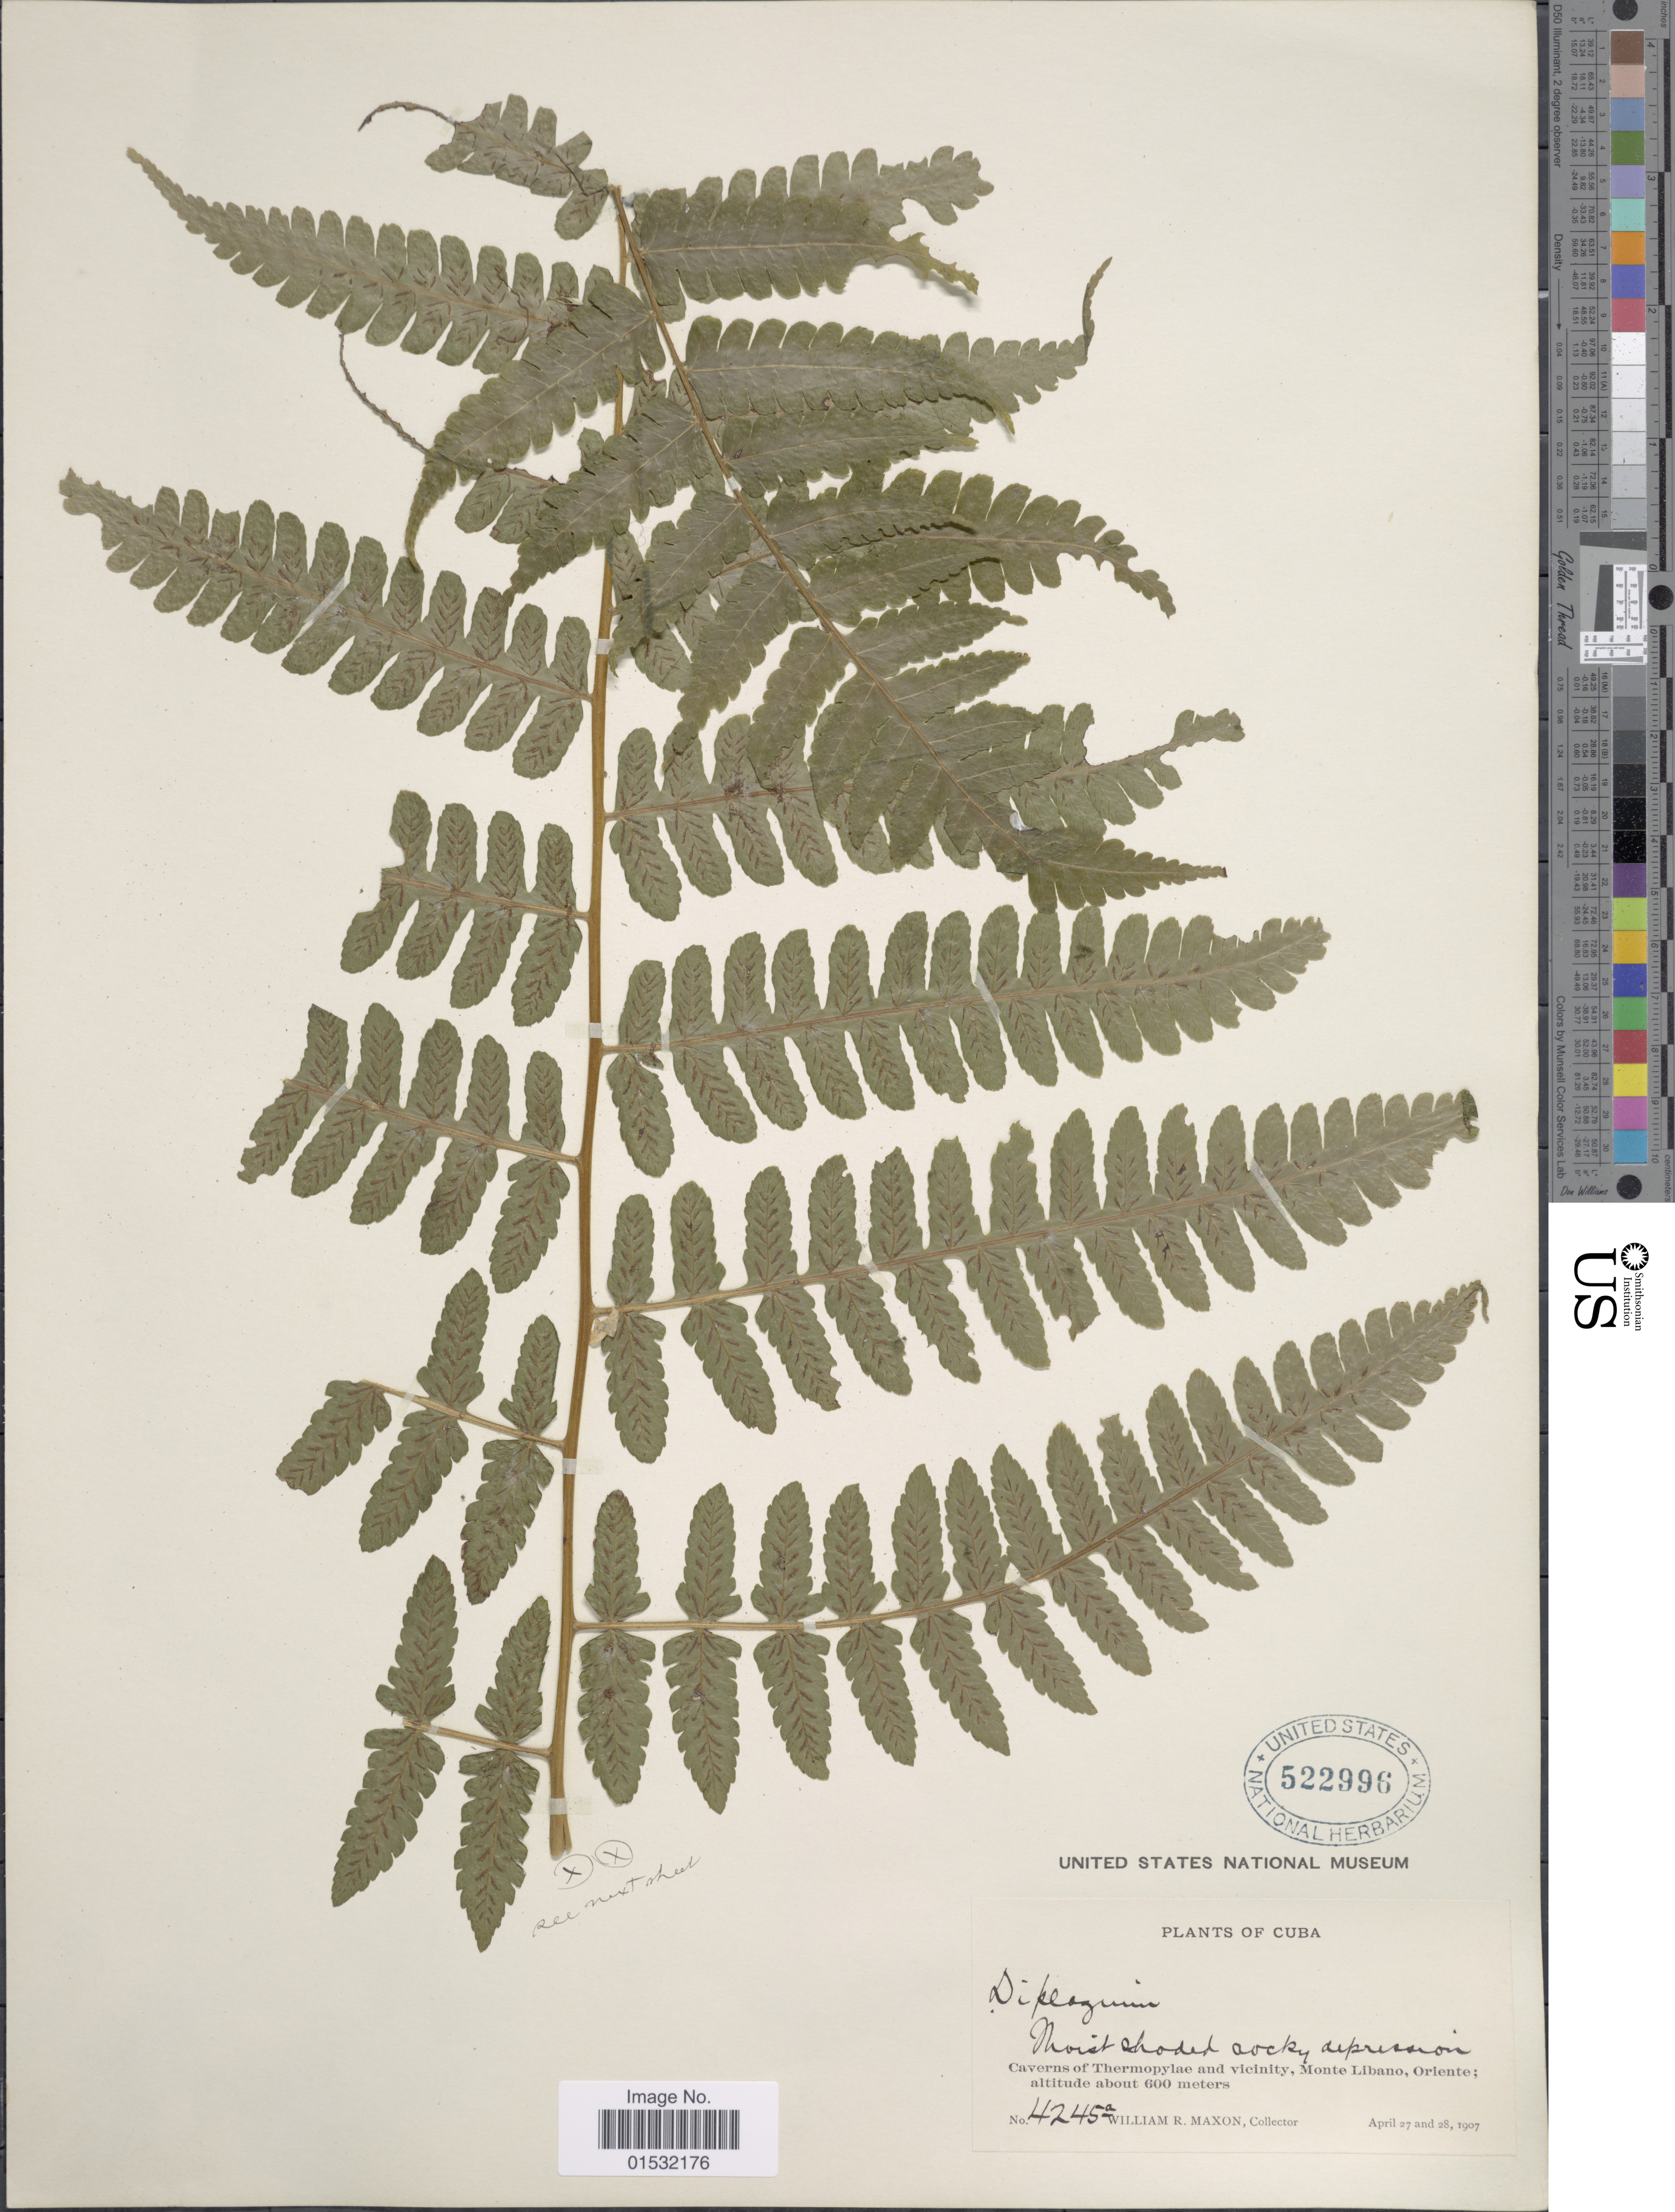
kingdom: Plantae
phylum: Tracheophyta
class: Polypodiopsida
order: Polypodiales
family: Athyriaceae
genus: Diplazium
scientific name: Diplazium expansum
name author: Willd.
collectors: W. R. Maxon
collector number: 4245a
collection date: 1907-04-27/1907-04-28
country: Cuba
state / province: Oriente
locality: Caverns of Thermopyiae and vicinity, Monte Libano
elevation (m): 600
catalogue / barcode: US 522996